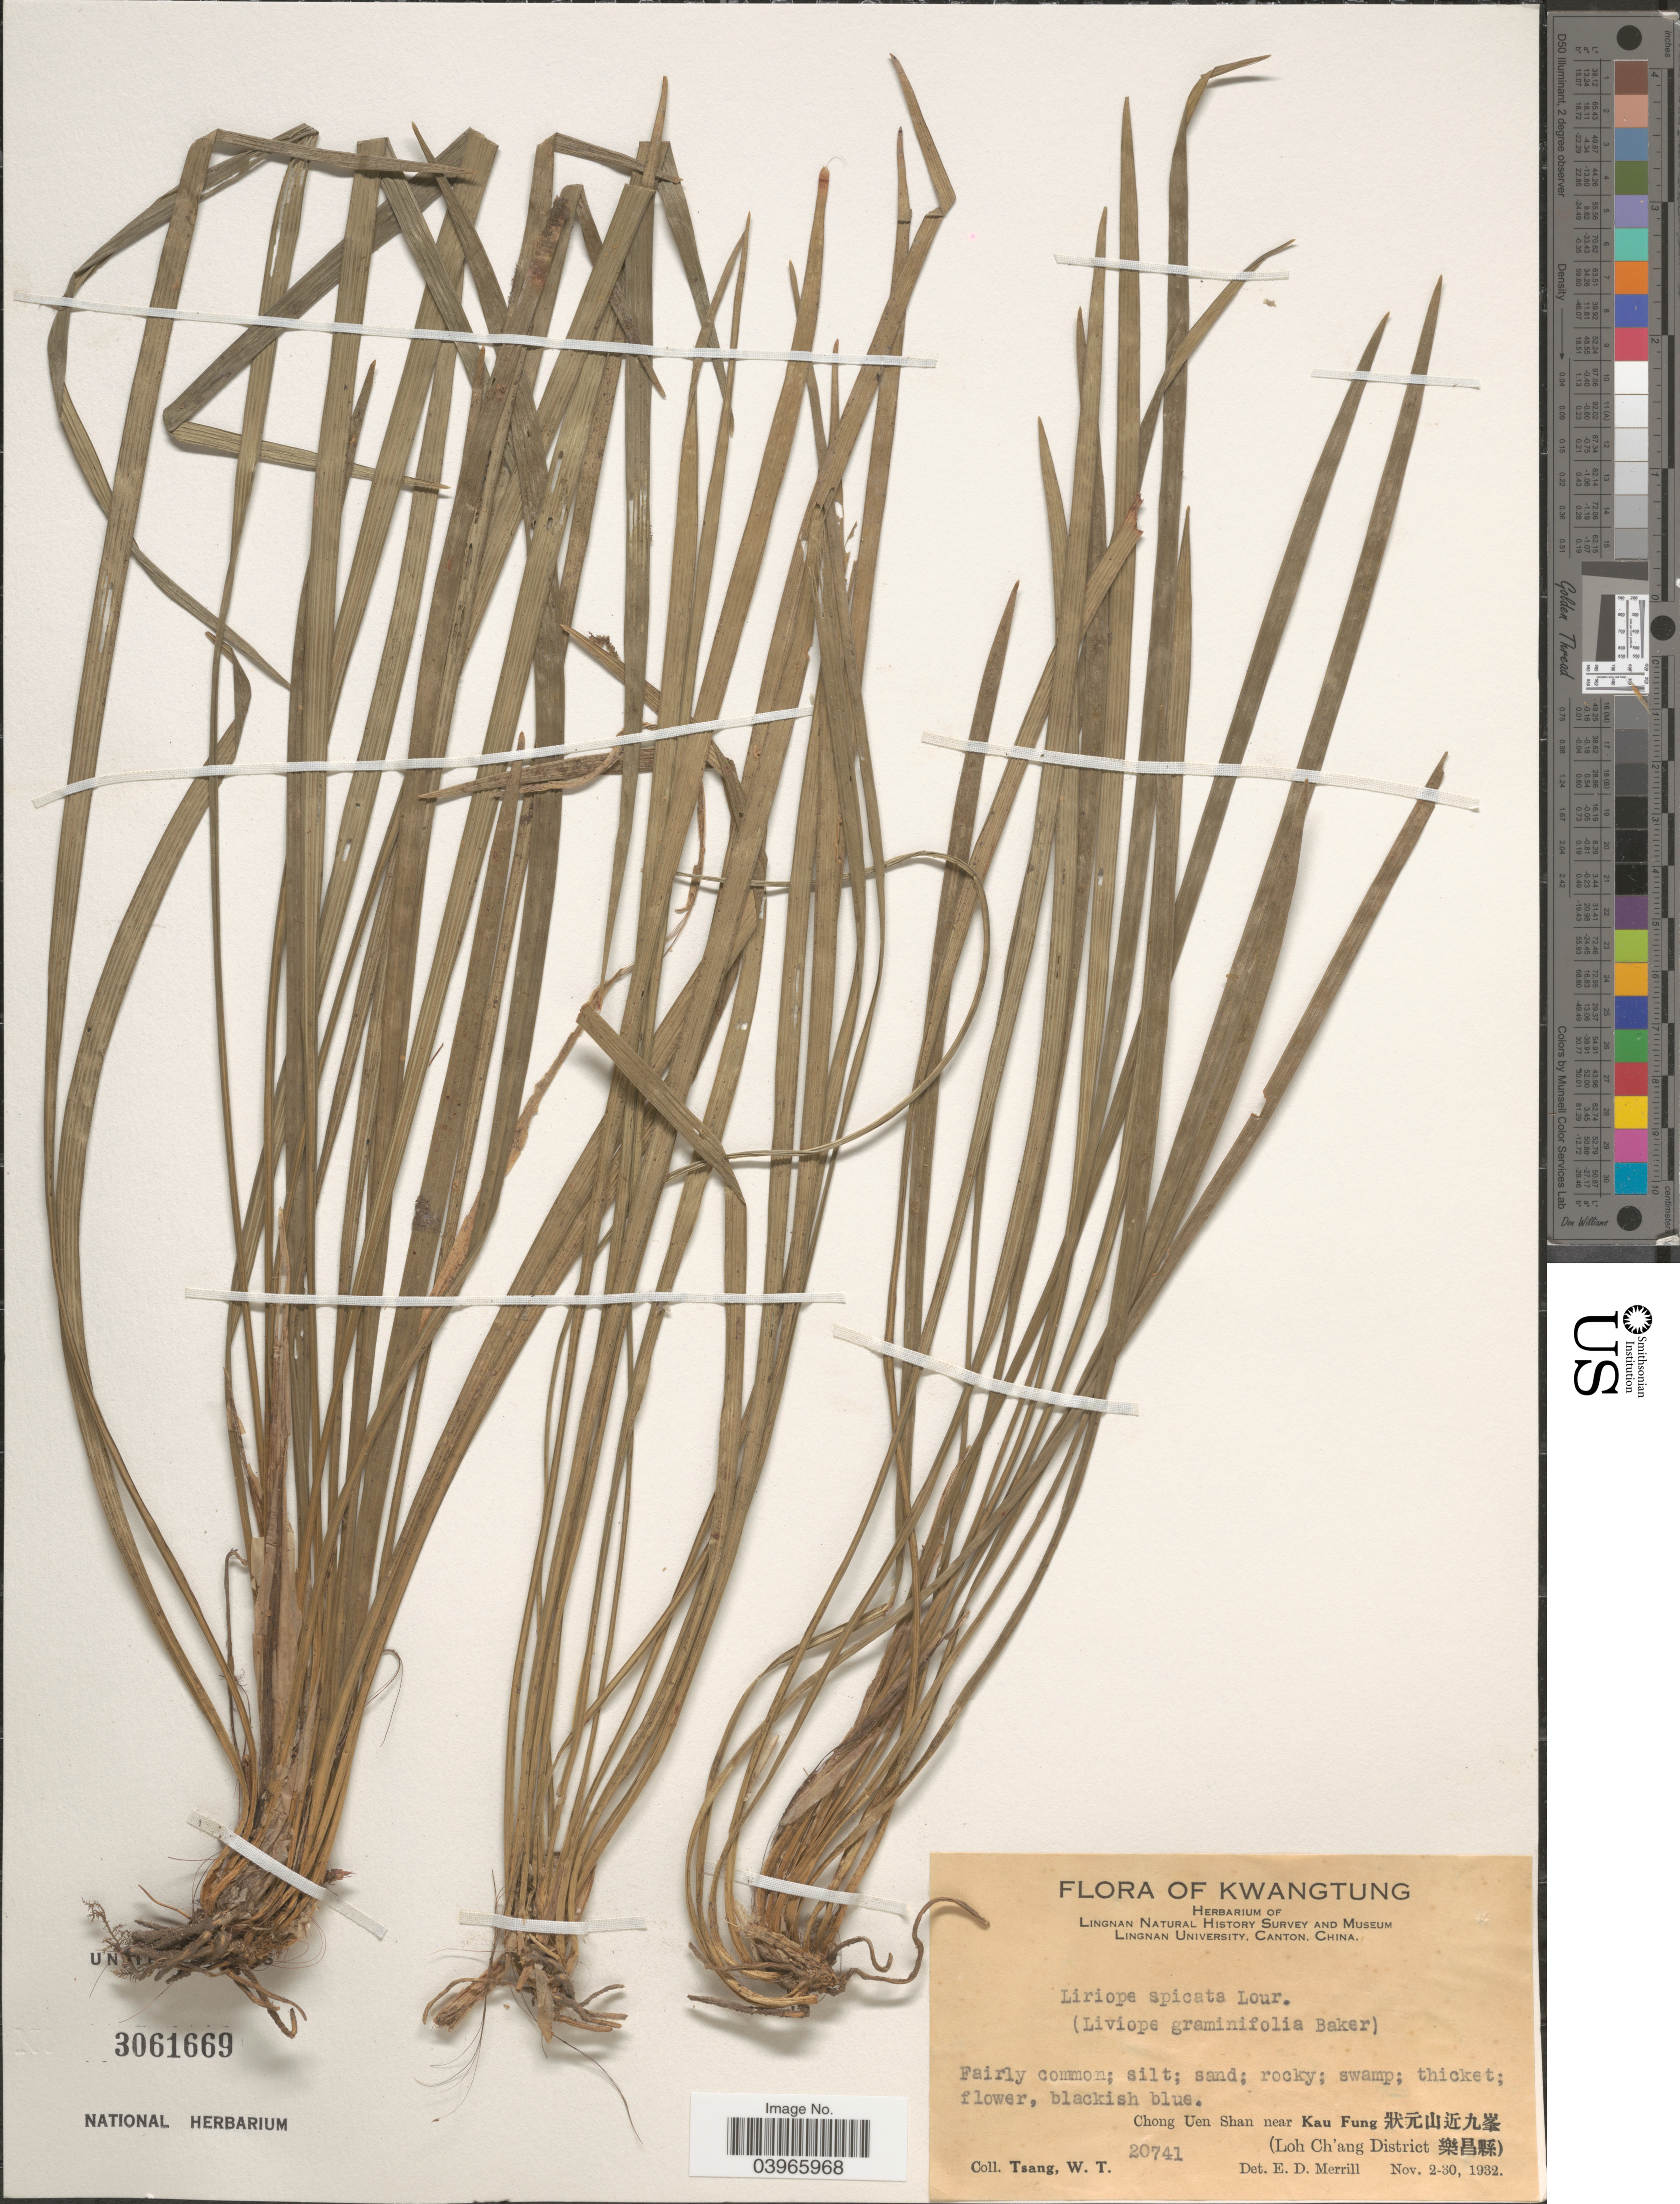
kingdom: Plantae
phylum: Tracheophyta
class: Liliopsida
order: Asparagales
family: Asparagaceae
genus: Liriope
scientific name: Liriope spicata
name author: Lour.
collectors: W. T. Tsang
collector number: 20741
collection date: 1932-11-02/1932-11-30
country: China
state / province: Guangdong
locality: Kwangtung. Chong Uen Shan near Kau Fung X. (Loh Ch'ang District X).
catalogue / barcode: US 3061669